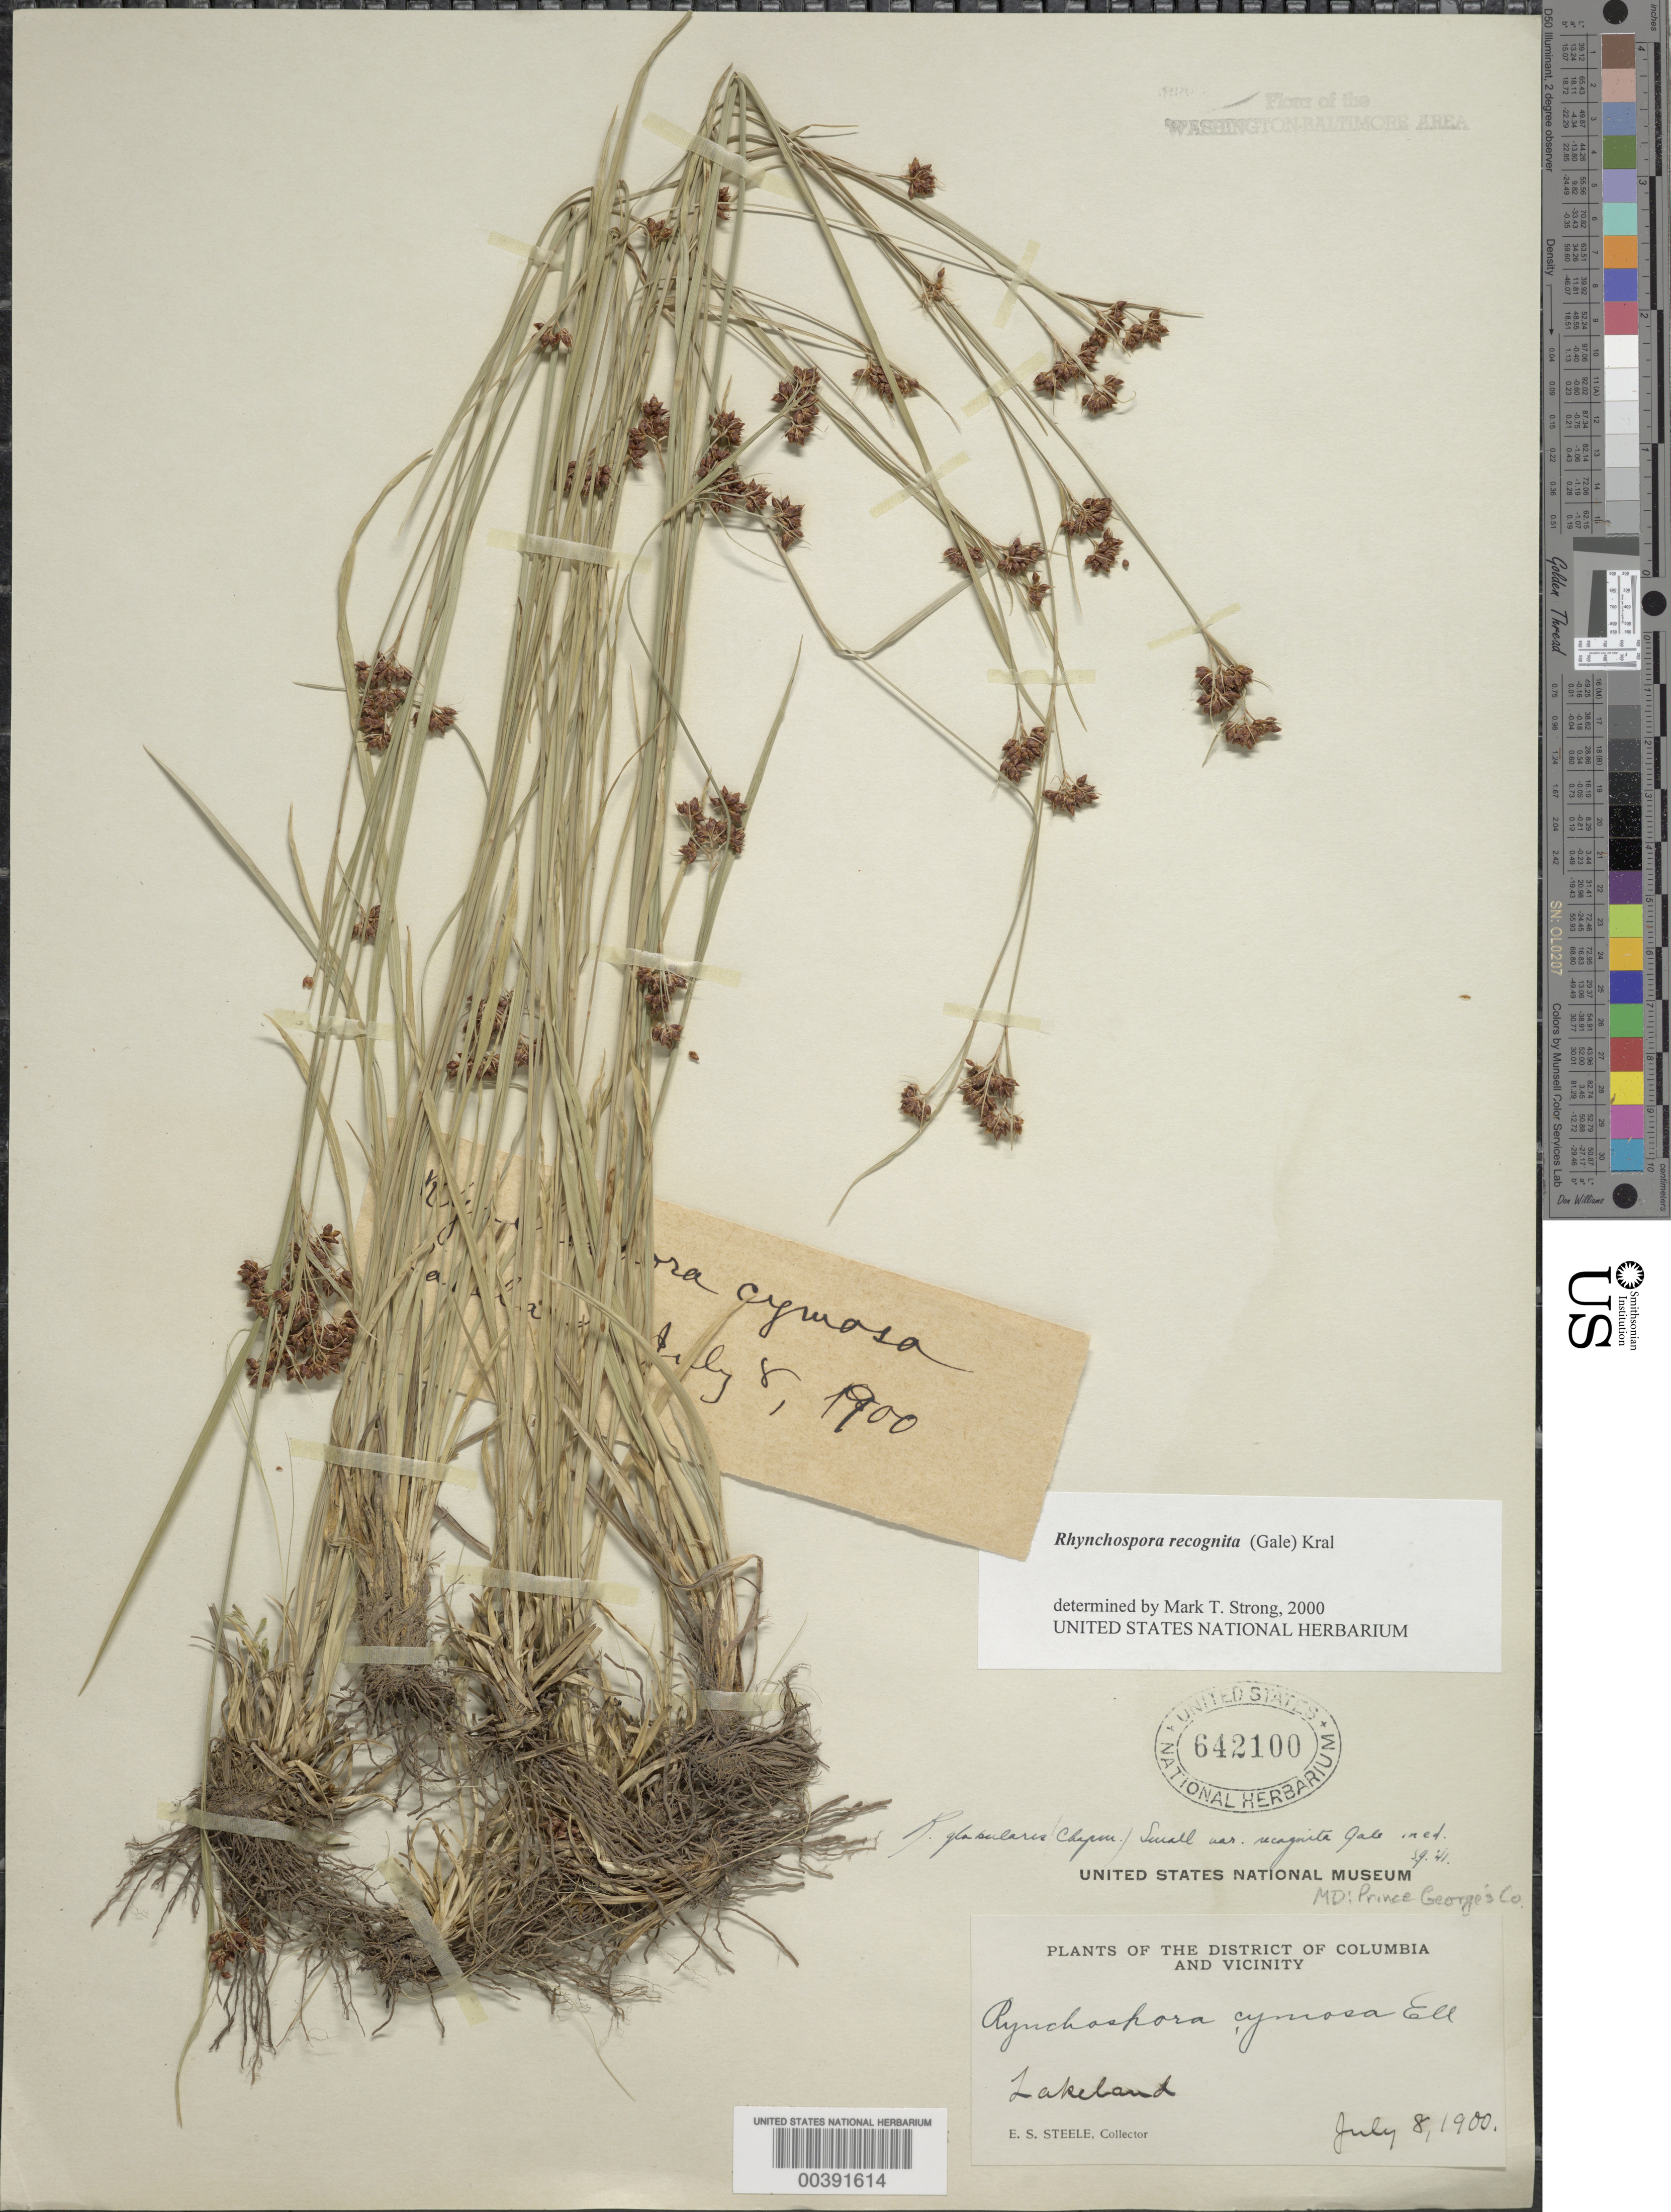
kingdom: Plantae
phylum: Tracheophyta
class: Liliopsida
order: Poales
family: Cyperaceae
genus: Rhynchospora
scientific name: Rhynchospora recognita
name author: (Gale) Kral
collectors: E. Steele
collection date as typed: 08 Jul 1900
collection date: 1900-07-08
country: United States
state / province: Maryland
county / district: Baltimore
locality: Lakeland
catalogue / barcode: US 642100